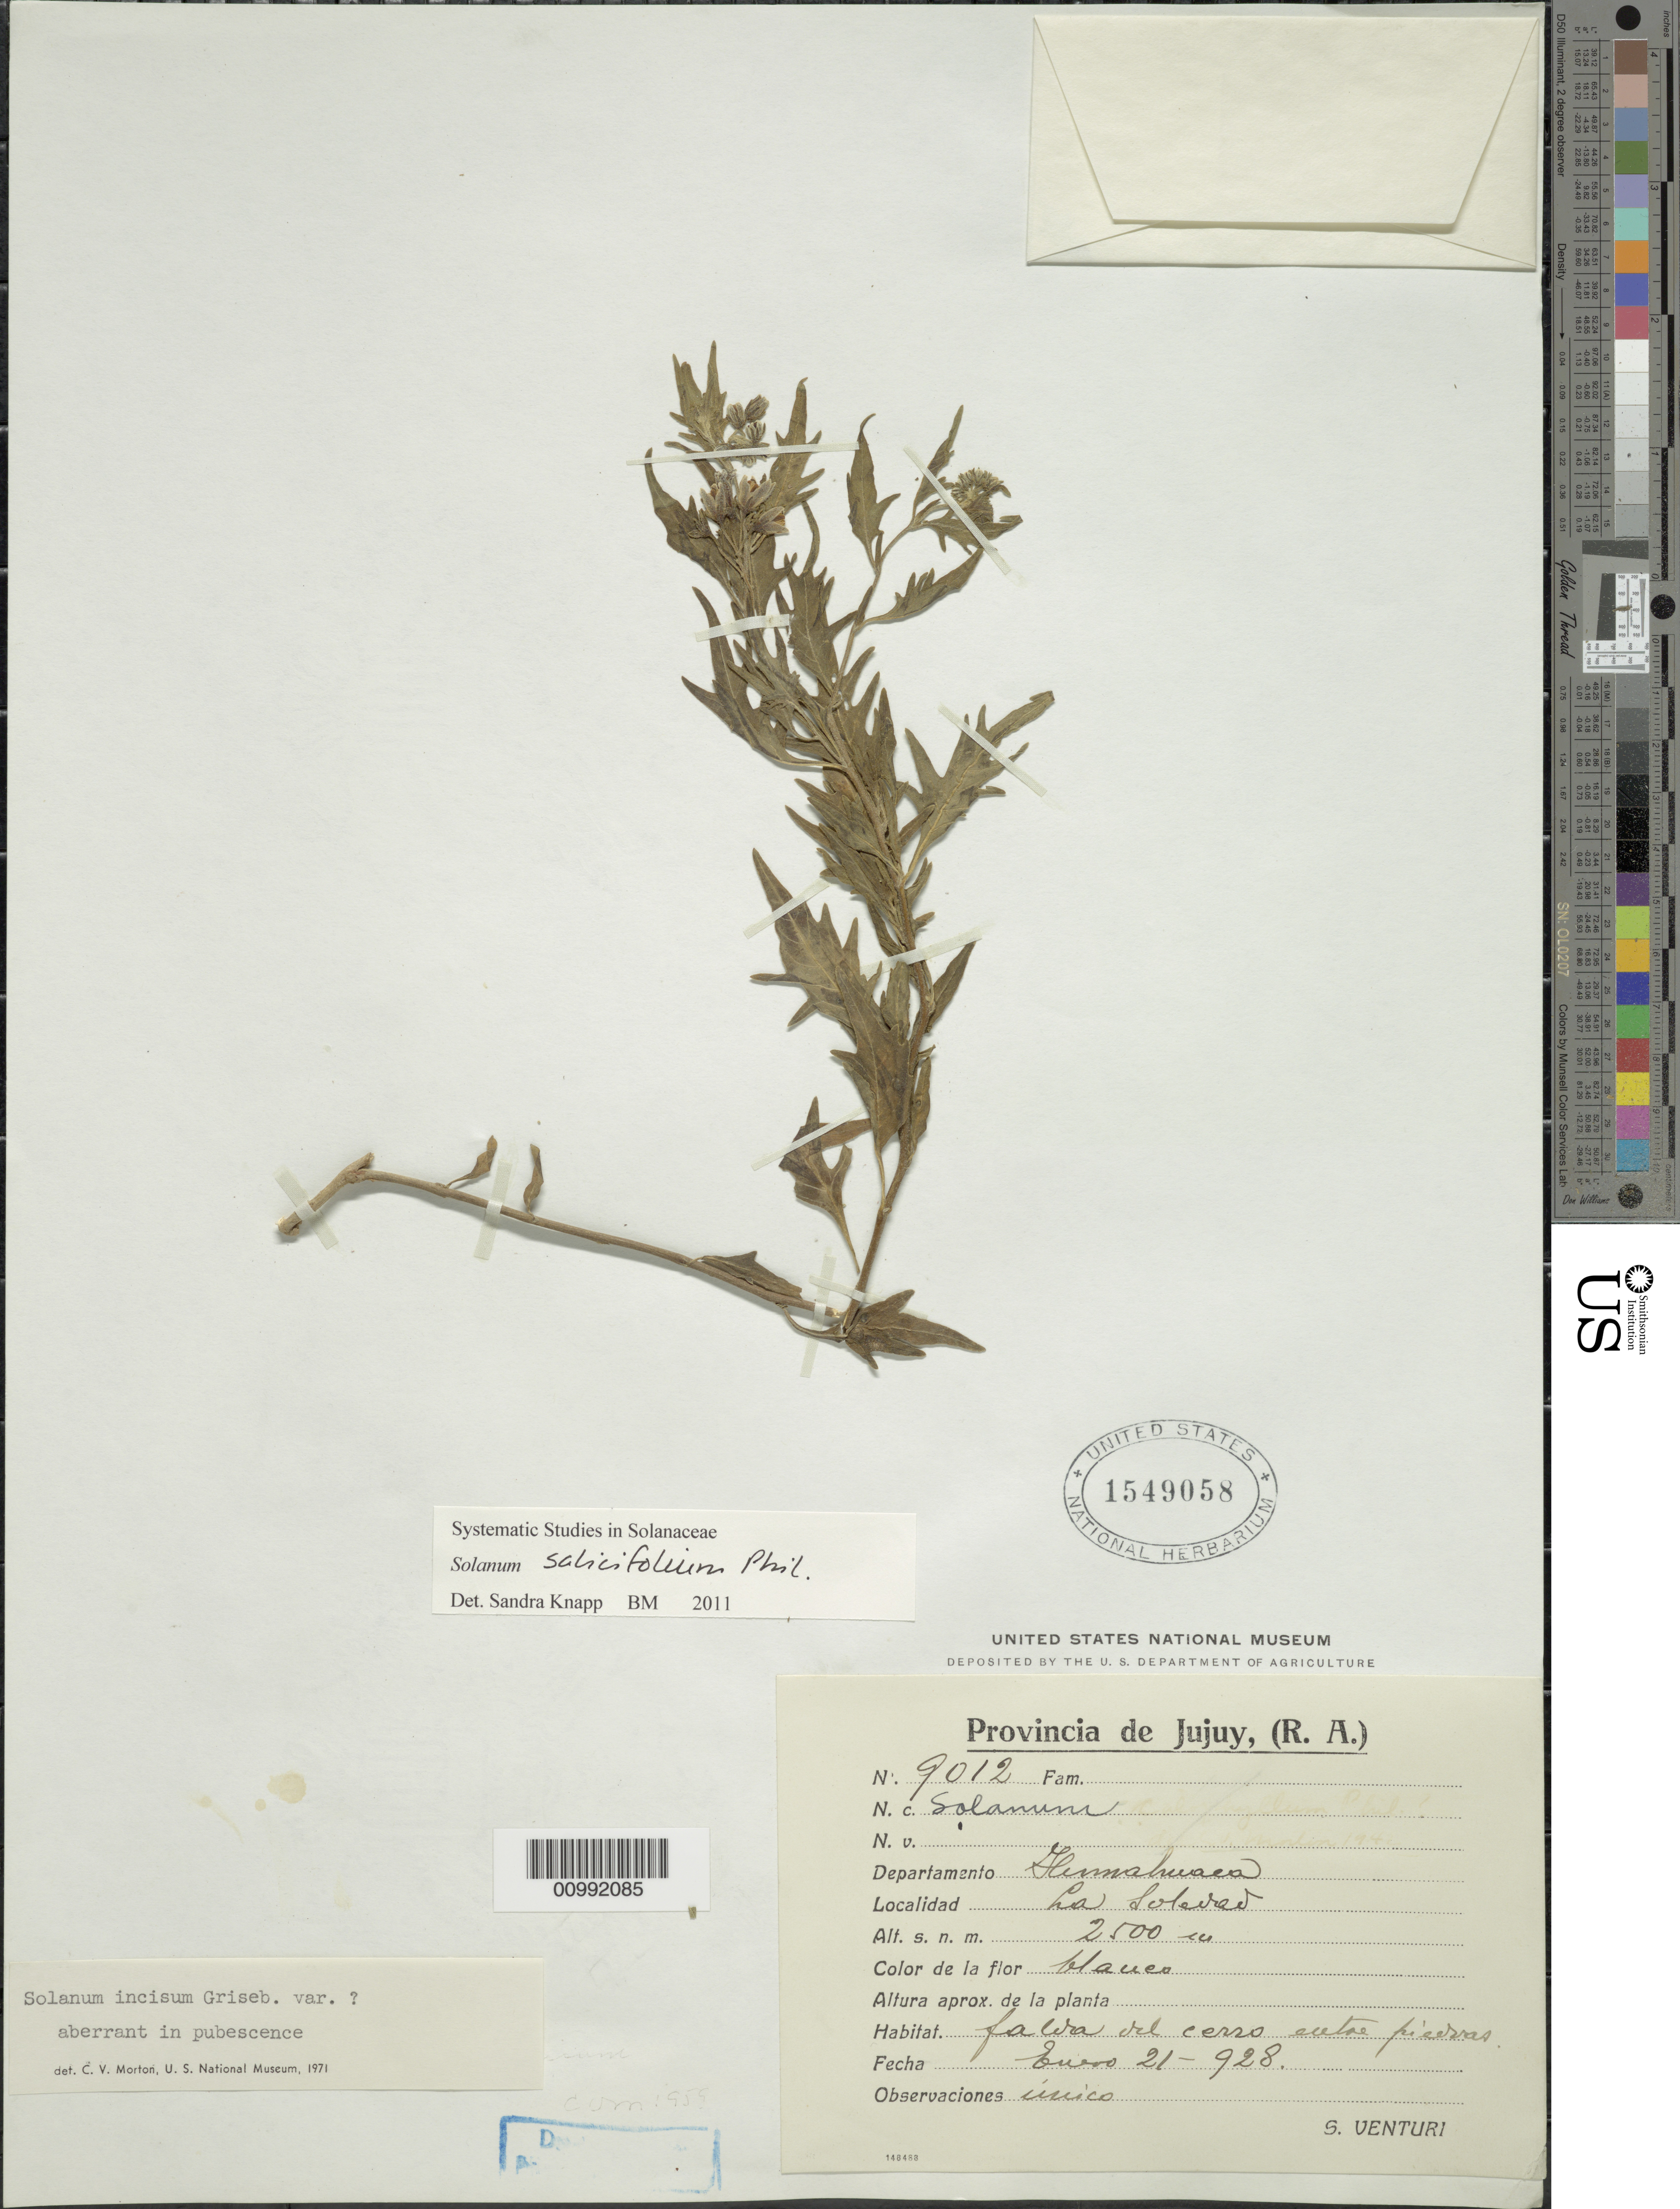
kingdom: Plantae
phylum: Tracheophyta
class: Magnoliopsida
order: Solanales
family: Solanaceae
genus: Solanum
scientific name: Solanum salicifolium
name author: Phil.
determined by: Knapp, S. D.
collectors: S. Venturi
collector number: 9012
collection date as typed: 21 Jan 1928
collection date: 1928-01-21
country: Argentina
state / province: Jujuy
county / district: Humahuaca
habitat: falda de cerro entre piedras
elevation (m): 2500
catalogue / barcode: US 1549058